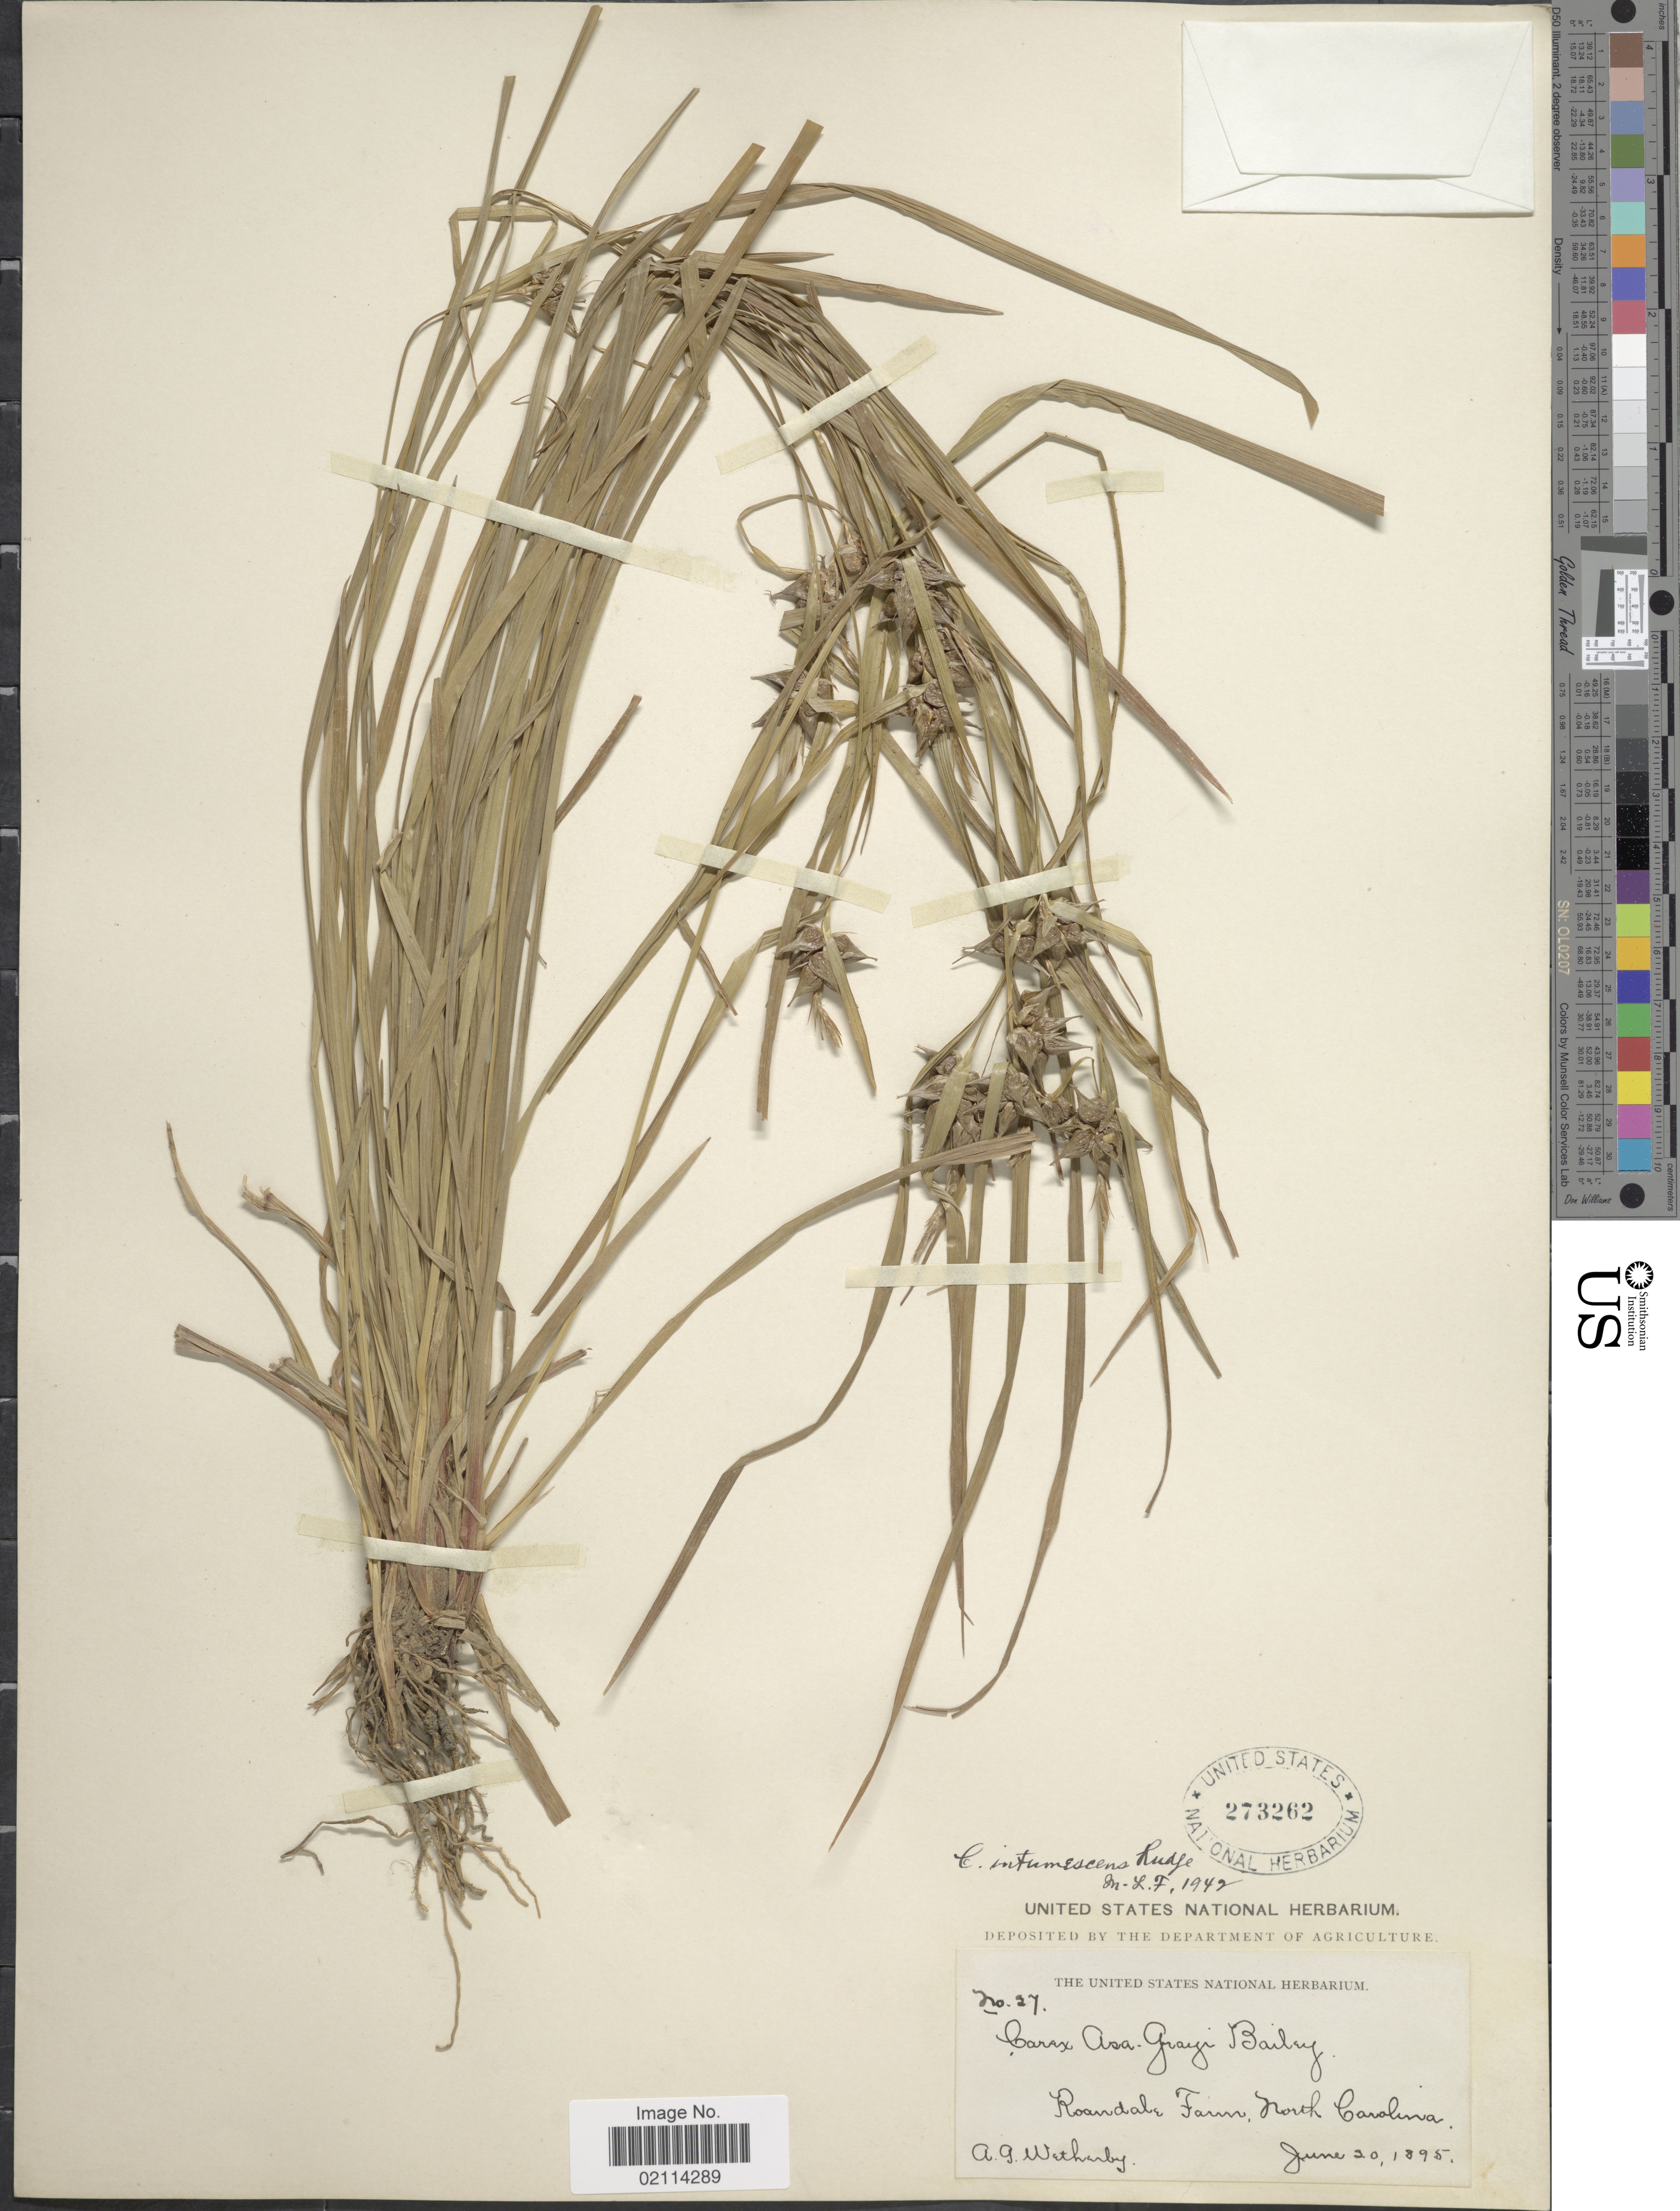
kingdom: Plantae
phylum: Tracheophyta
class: Liliopsida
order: Poales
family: Cyperaceae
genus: Carex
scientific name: Carex intumescens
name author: Rudge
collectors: A. Wetherby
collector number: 27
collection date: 1895-06-20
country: United States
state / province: North Carolina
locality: Roandale Farm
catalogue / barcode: US 273262